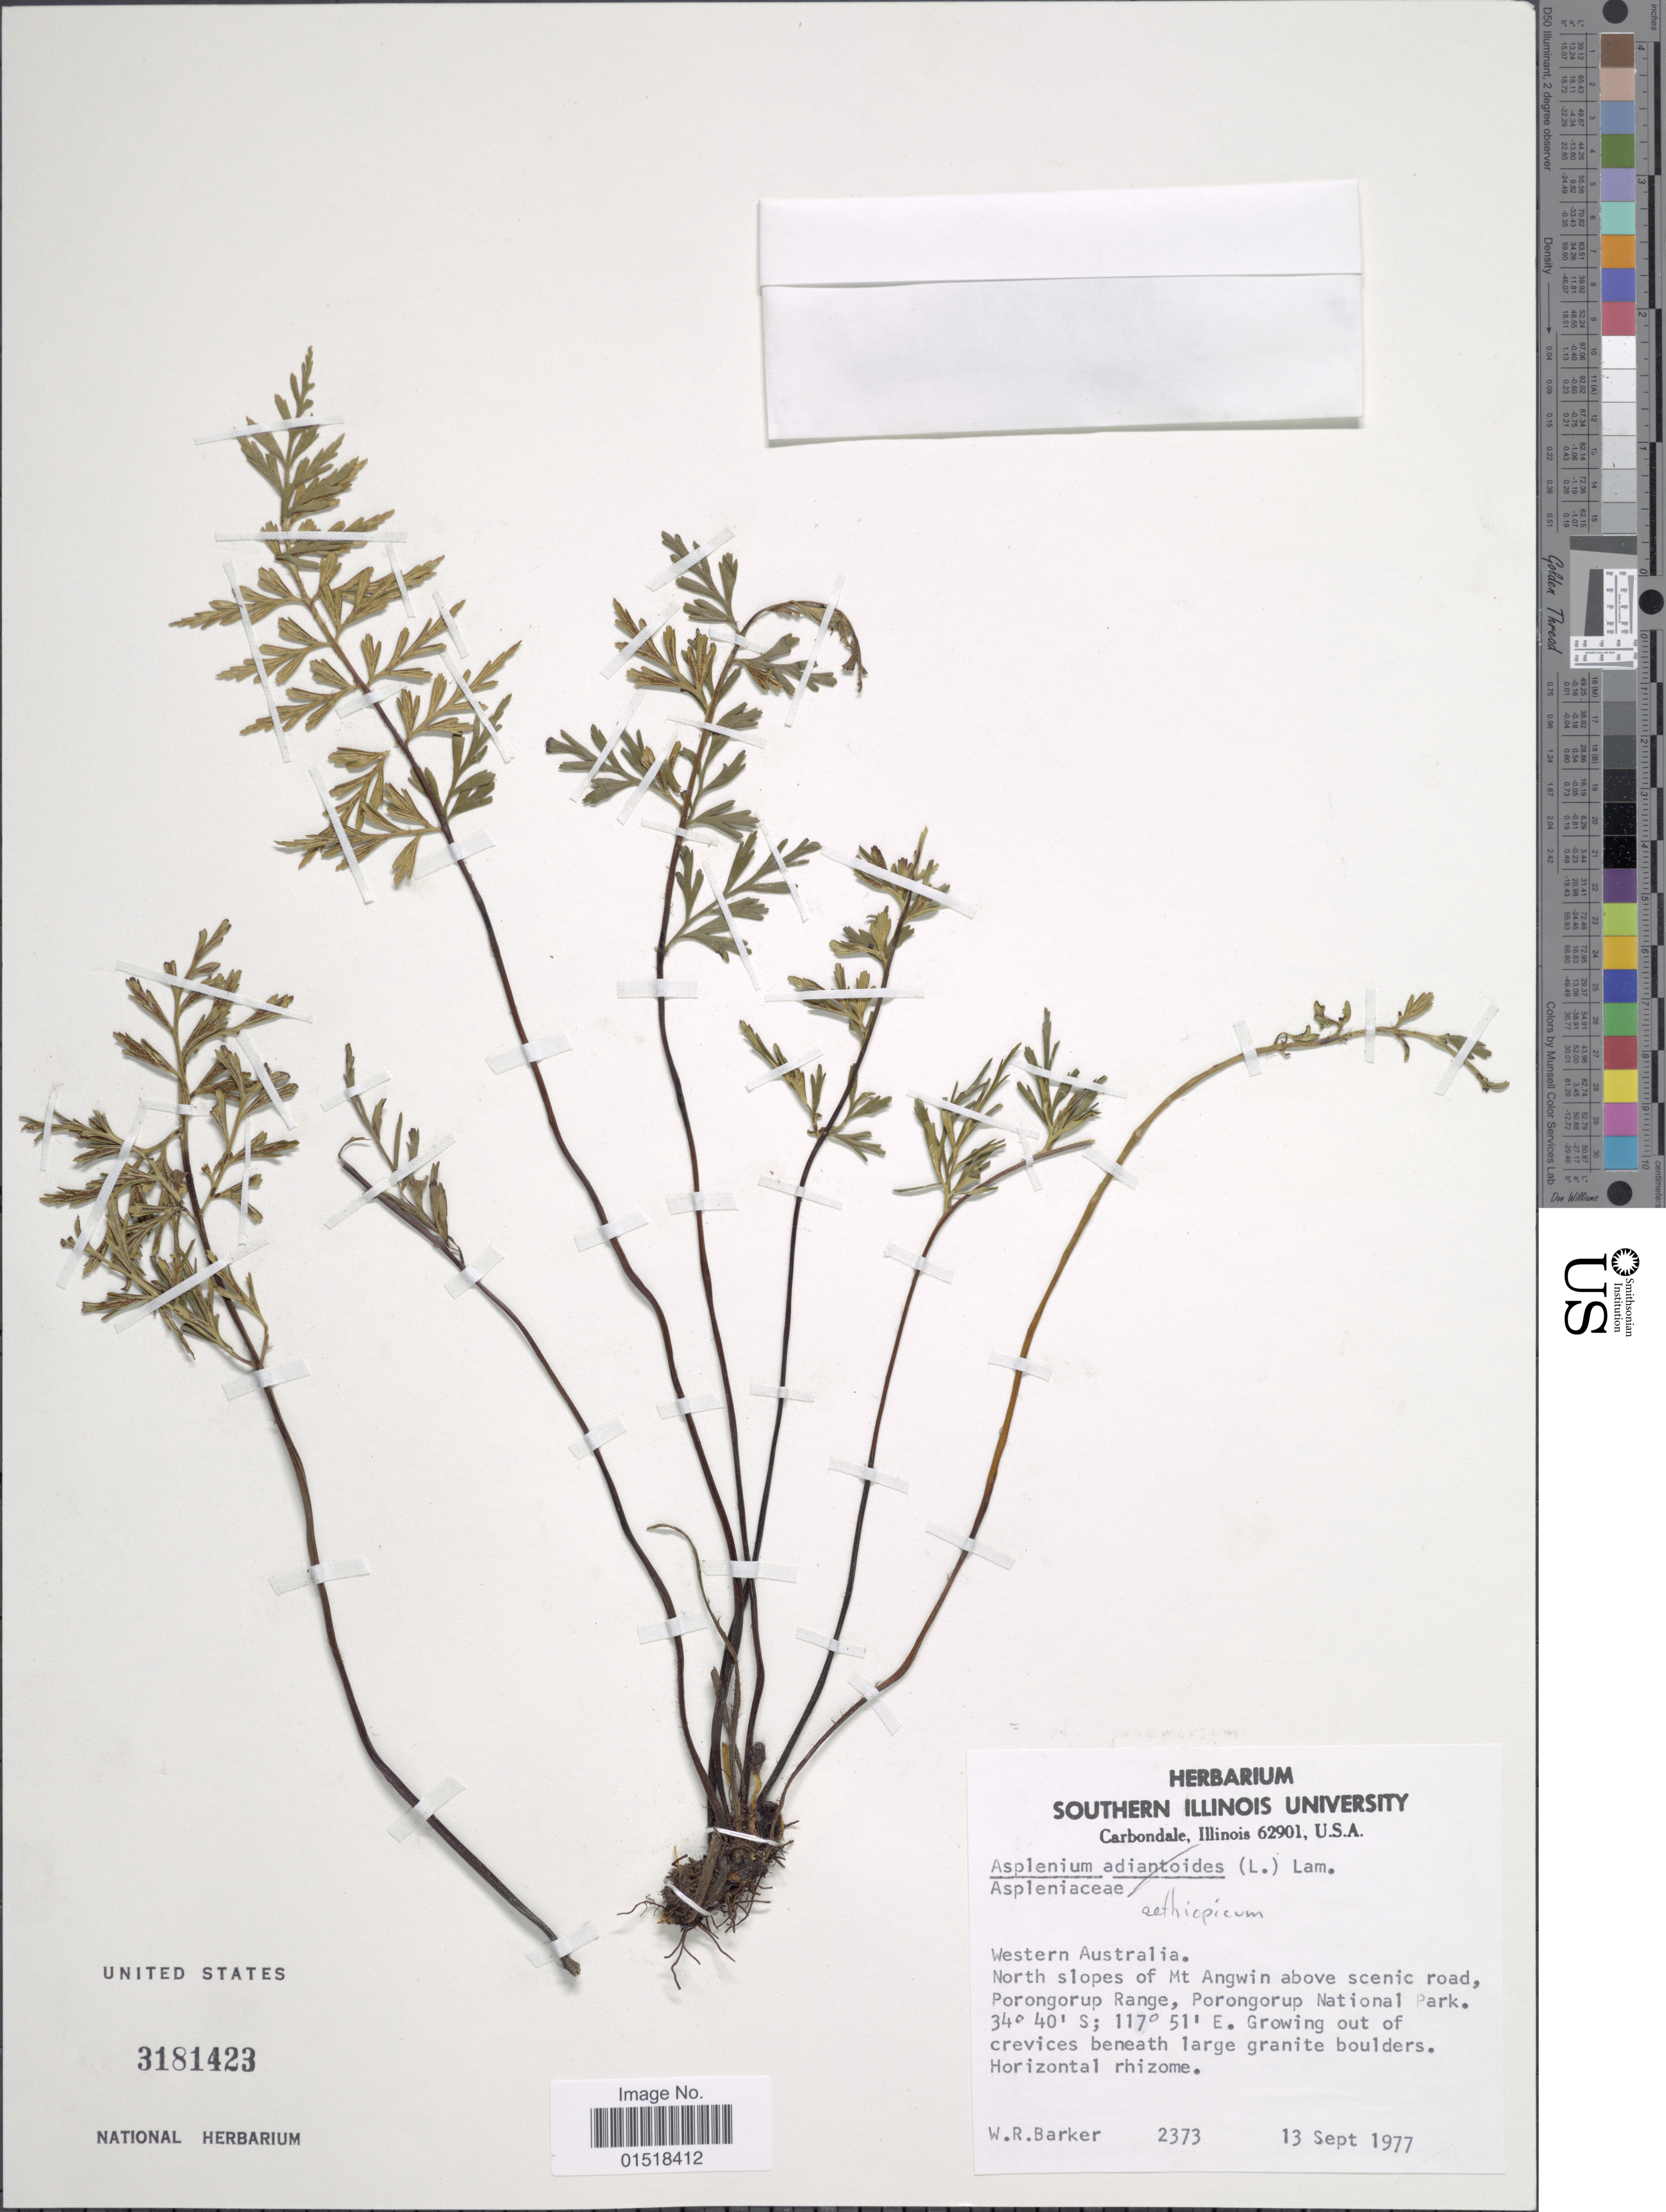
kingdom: Plantae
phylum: Tracheophyta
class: Polypodiopsida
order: Polypodiales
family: Aspleniaceae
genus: Asplenium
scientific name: Asplenium aethiopicum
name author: (Burm. f.) Bech.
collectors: W. R. Barker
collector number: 2373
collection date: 1977-09-13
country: Australia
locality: Western Australia. North slopes of Mt Angwin above scenic road, Porongorup Range, Porongorup National Park.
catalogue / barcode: US 3181423